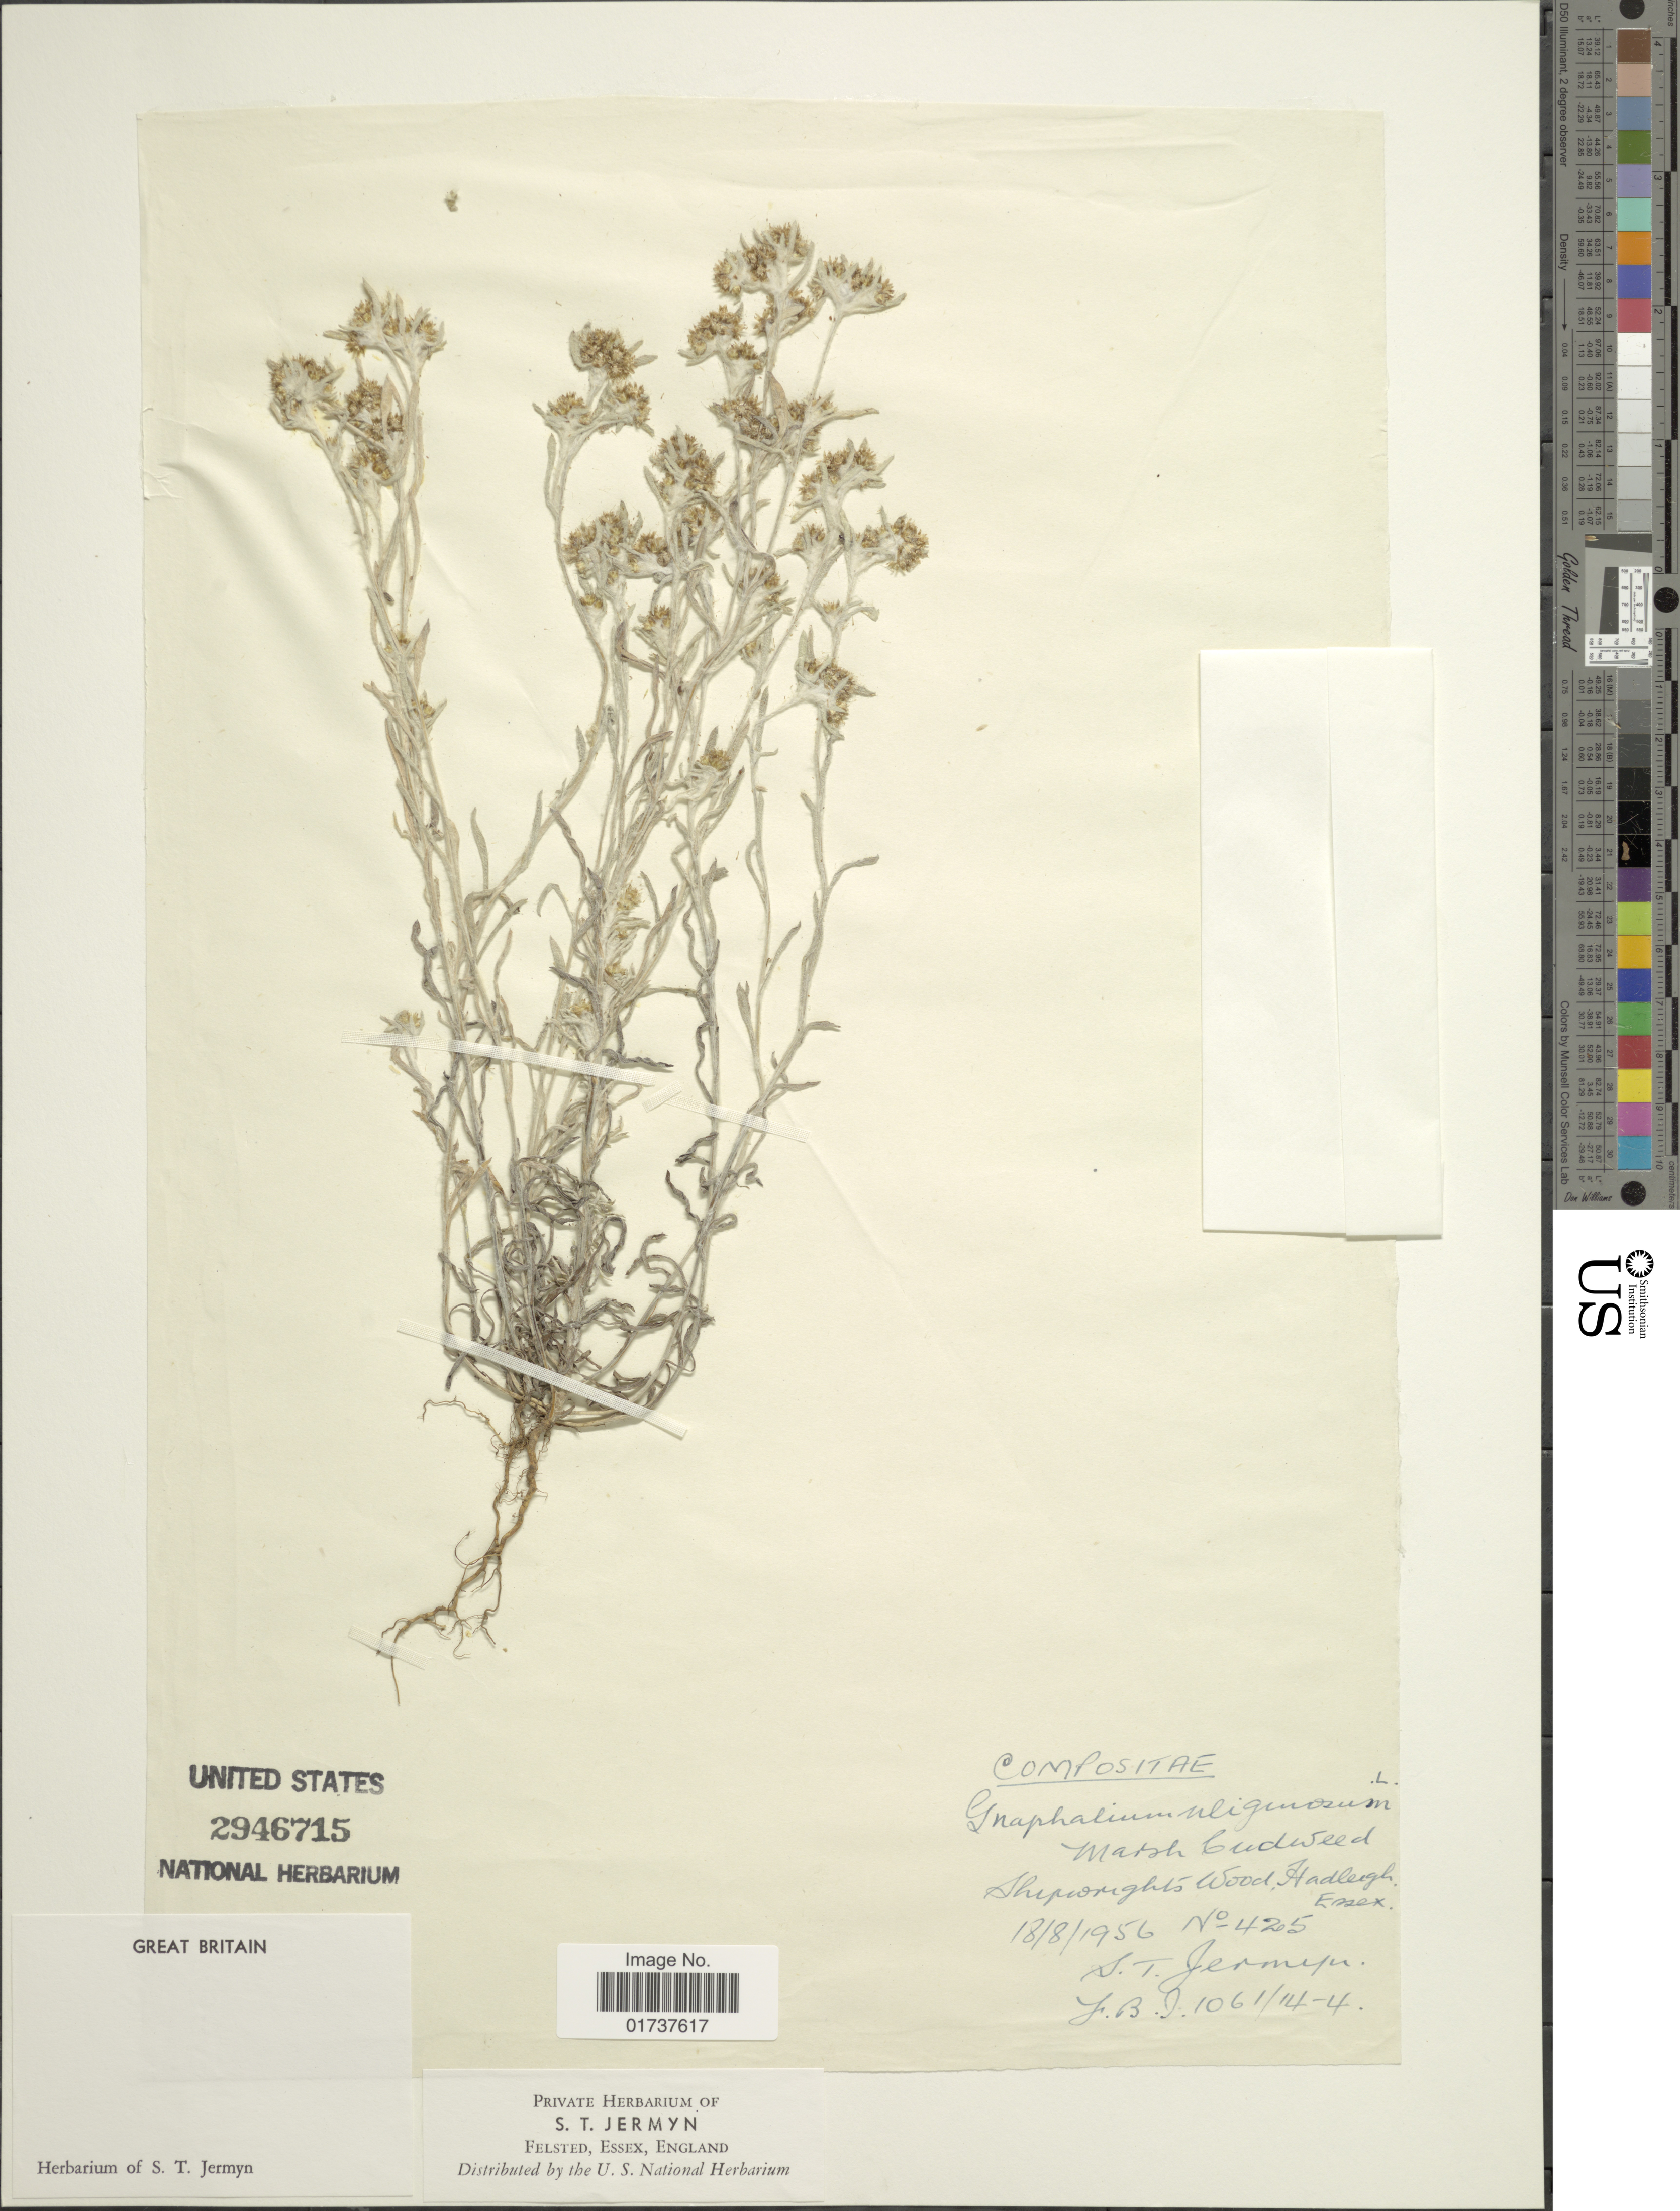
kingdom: Plantae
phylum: Tracheophyta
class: Magnoliopsida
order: Asterales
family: Asteraceae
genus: Gnaphalium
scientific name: Gnaphalium uliginosum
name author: L.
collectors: S. Jermyn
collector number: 425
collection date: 1956-08-18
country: United Kingdom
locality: Marsh budweed, Shipwrights wood, Hadleigh, Essex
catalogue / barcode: US 2946715